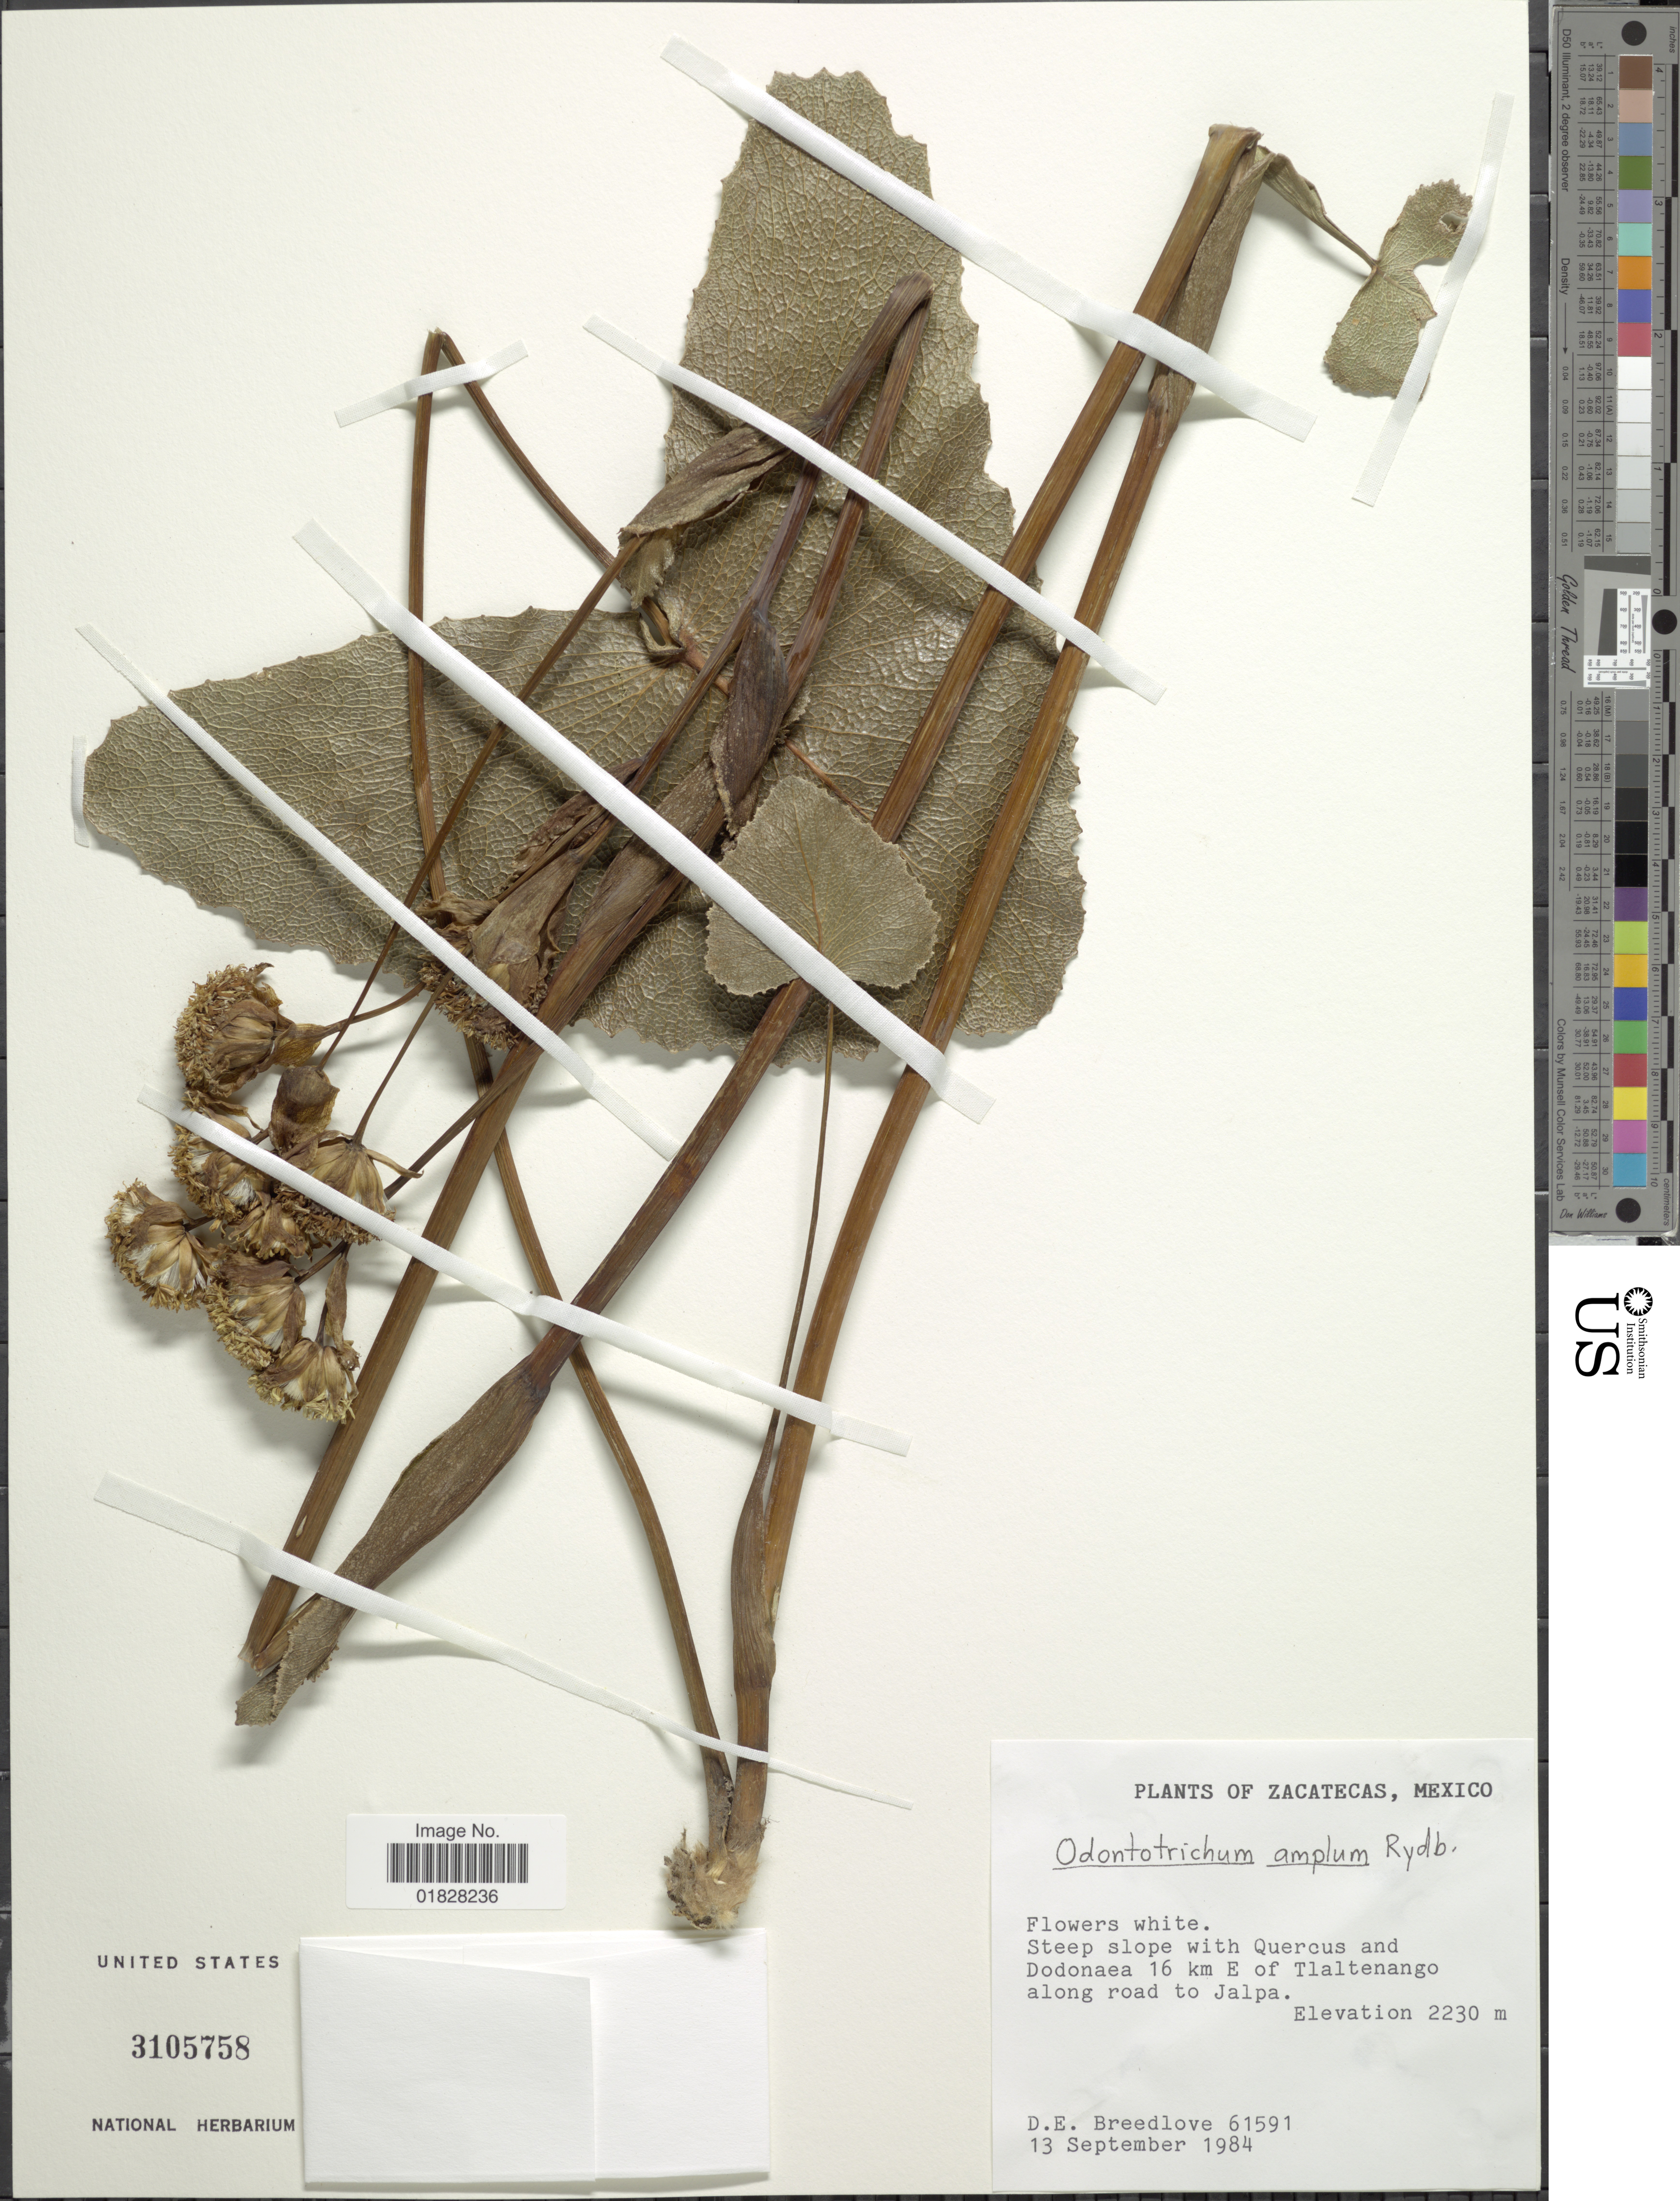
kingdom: Plantae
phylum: Tracheophyta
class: Magnoliopsida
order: Asterales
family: Asteraceae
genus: Psacalium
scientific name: Psacalium amplum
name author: (Rydb.) H. Rob. & Brettell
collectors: D. E. Breedlove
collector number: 61591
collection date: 1984-09-13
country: Mexico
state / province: Zacatecas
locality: Steep slope with Quercus and Dodonaea 16 km E of Tlaltenango along road to Jalpa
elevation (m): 2230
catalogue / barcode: US 3105758